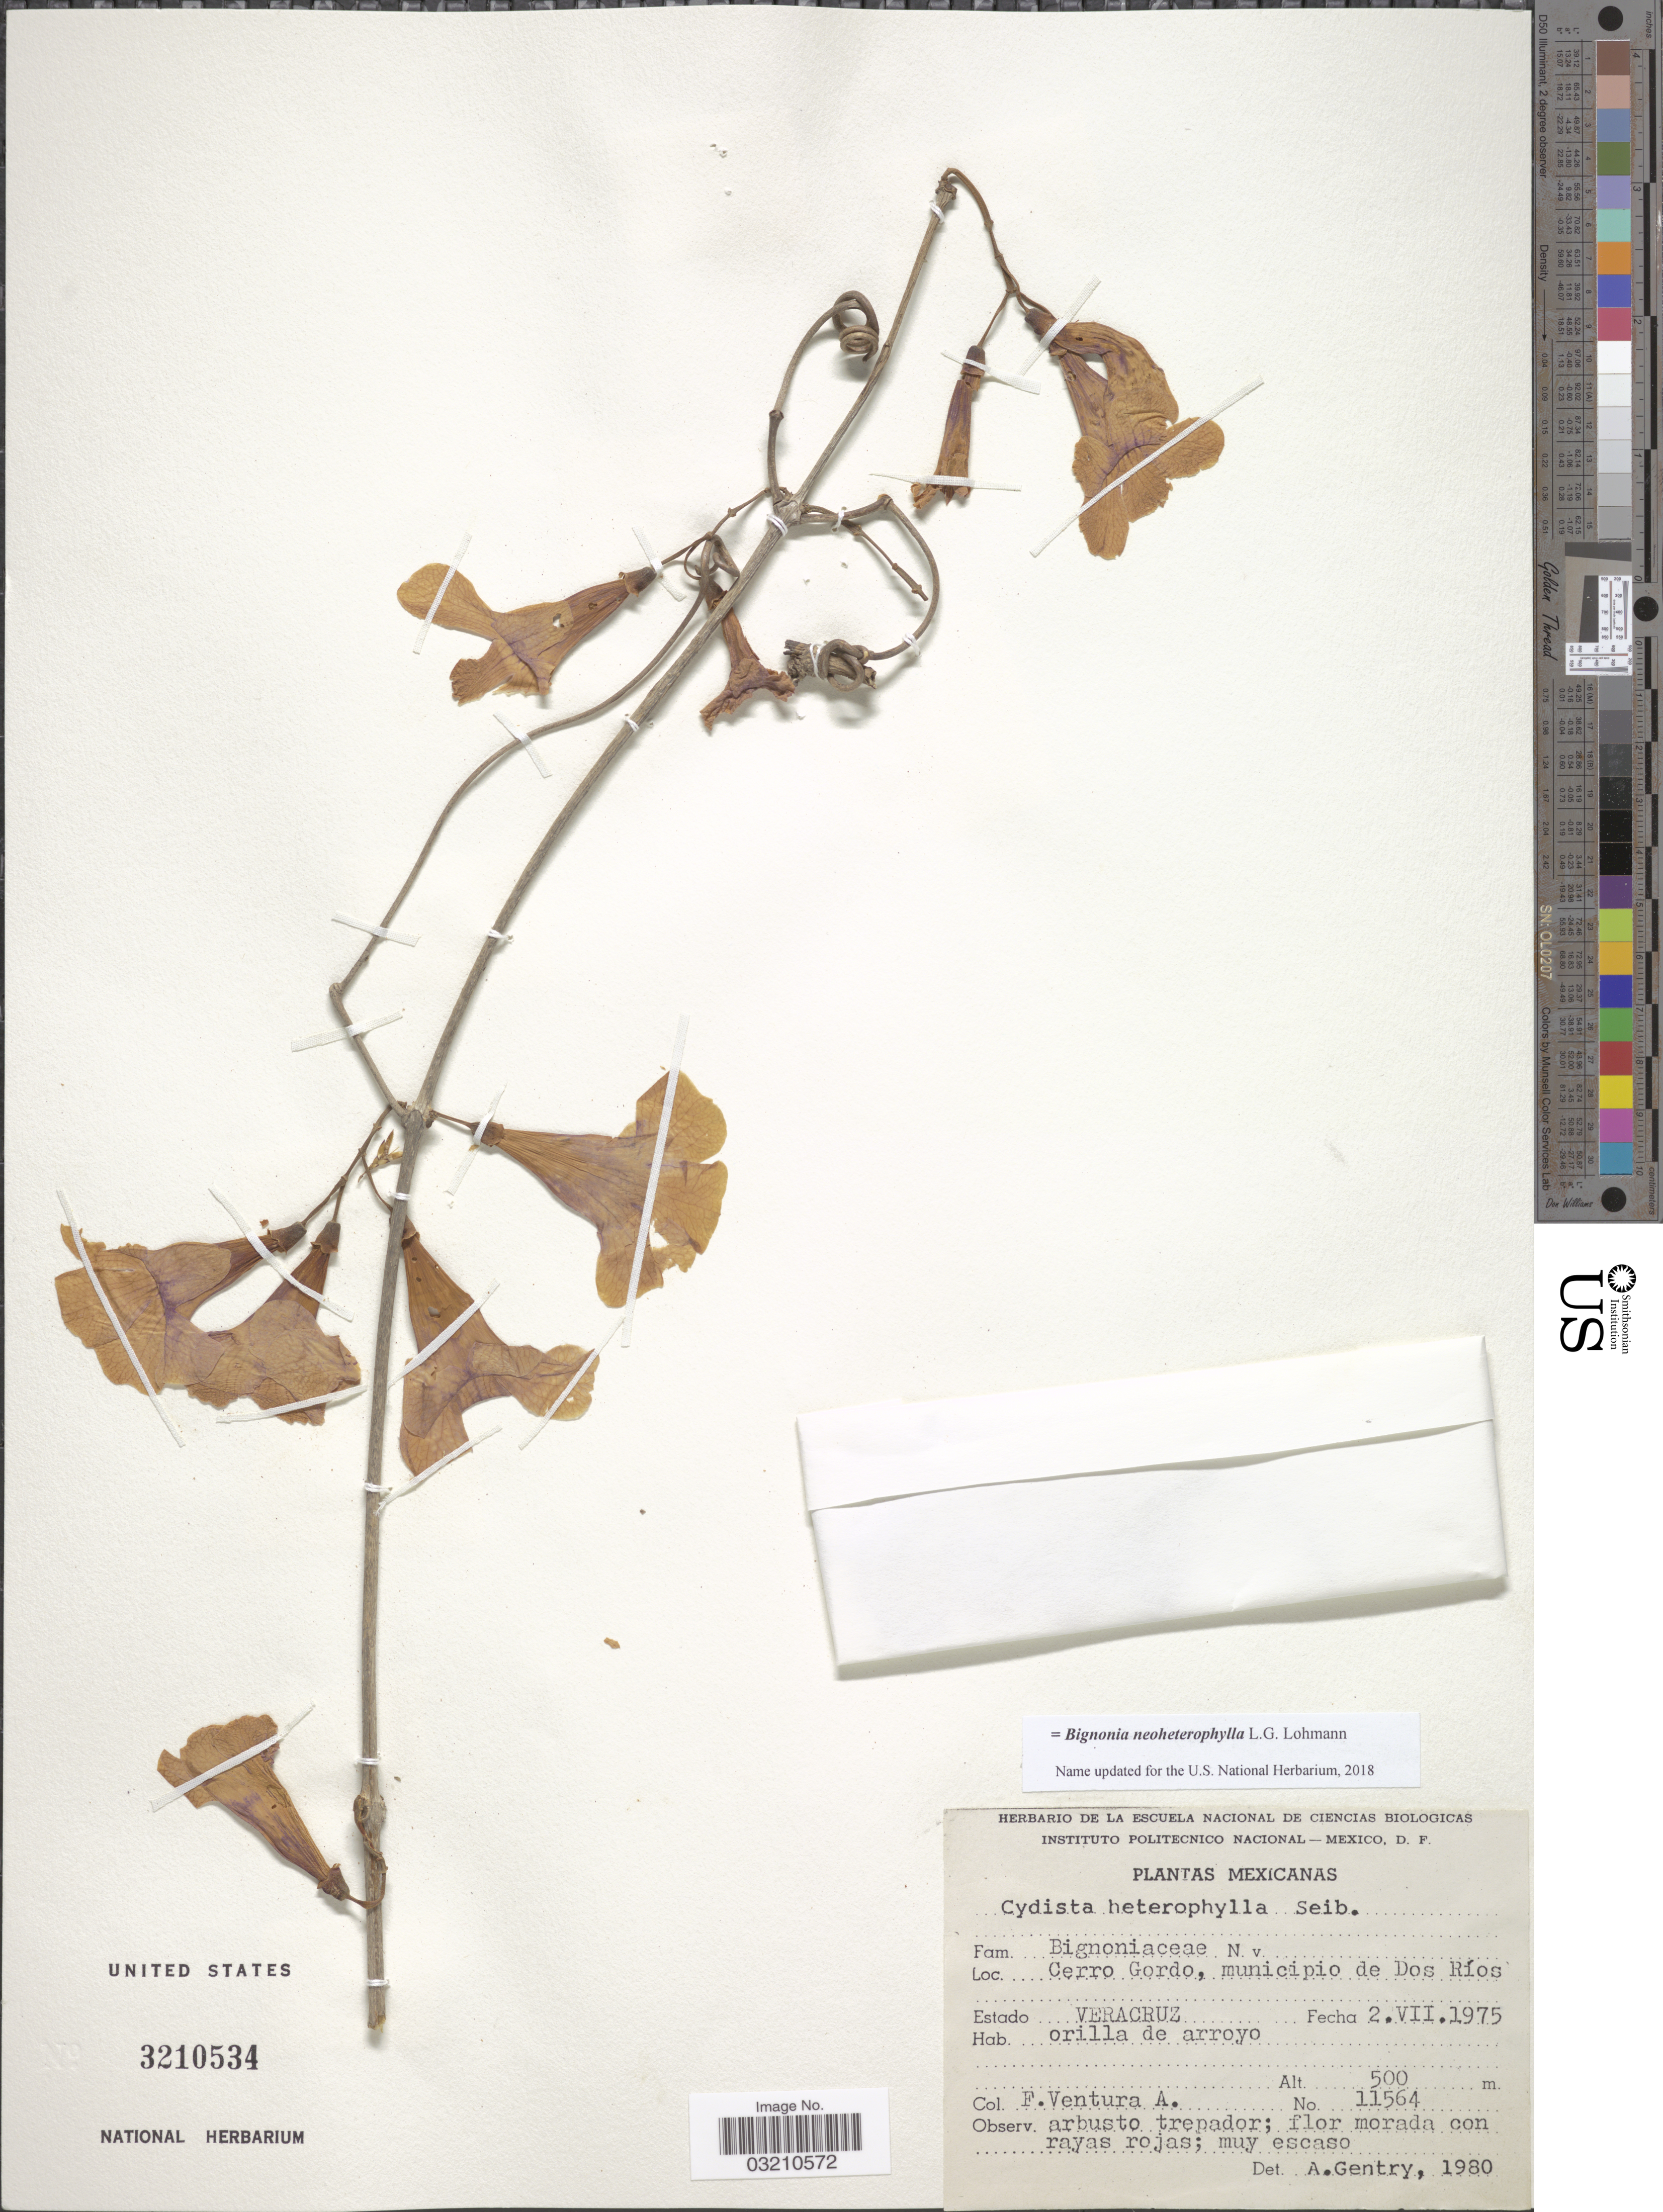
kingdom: Plantae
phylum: Tracheophyta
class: Magnoliopsida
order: Lamiales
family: Bignoniaceae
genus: Bignonia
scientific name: Bignonia neoheterophylla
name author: L.G. Lohmann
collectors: F. Ventura A.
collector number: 11564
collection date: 1975-07-02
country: Mexico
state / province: Veracruz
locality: Cerro Gordo, municipio de Dos Ríos. Estado Veracruz.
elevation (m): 500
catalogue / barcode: US 3210534